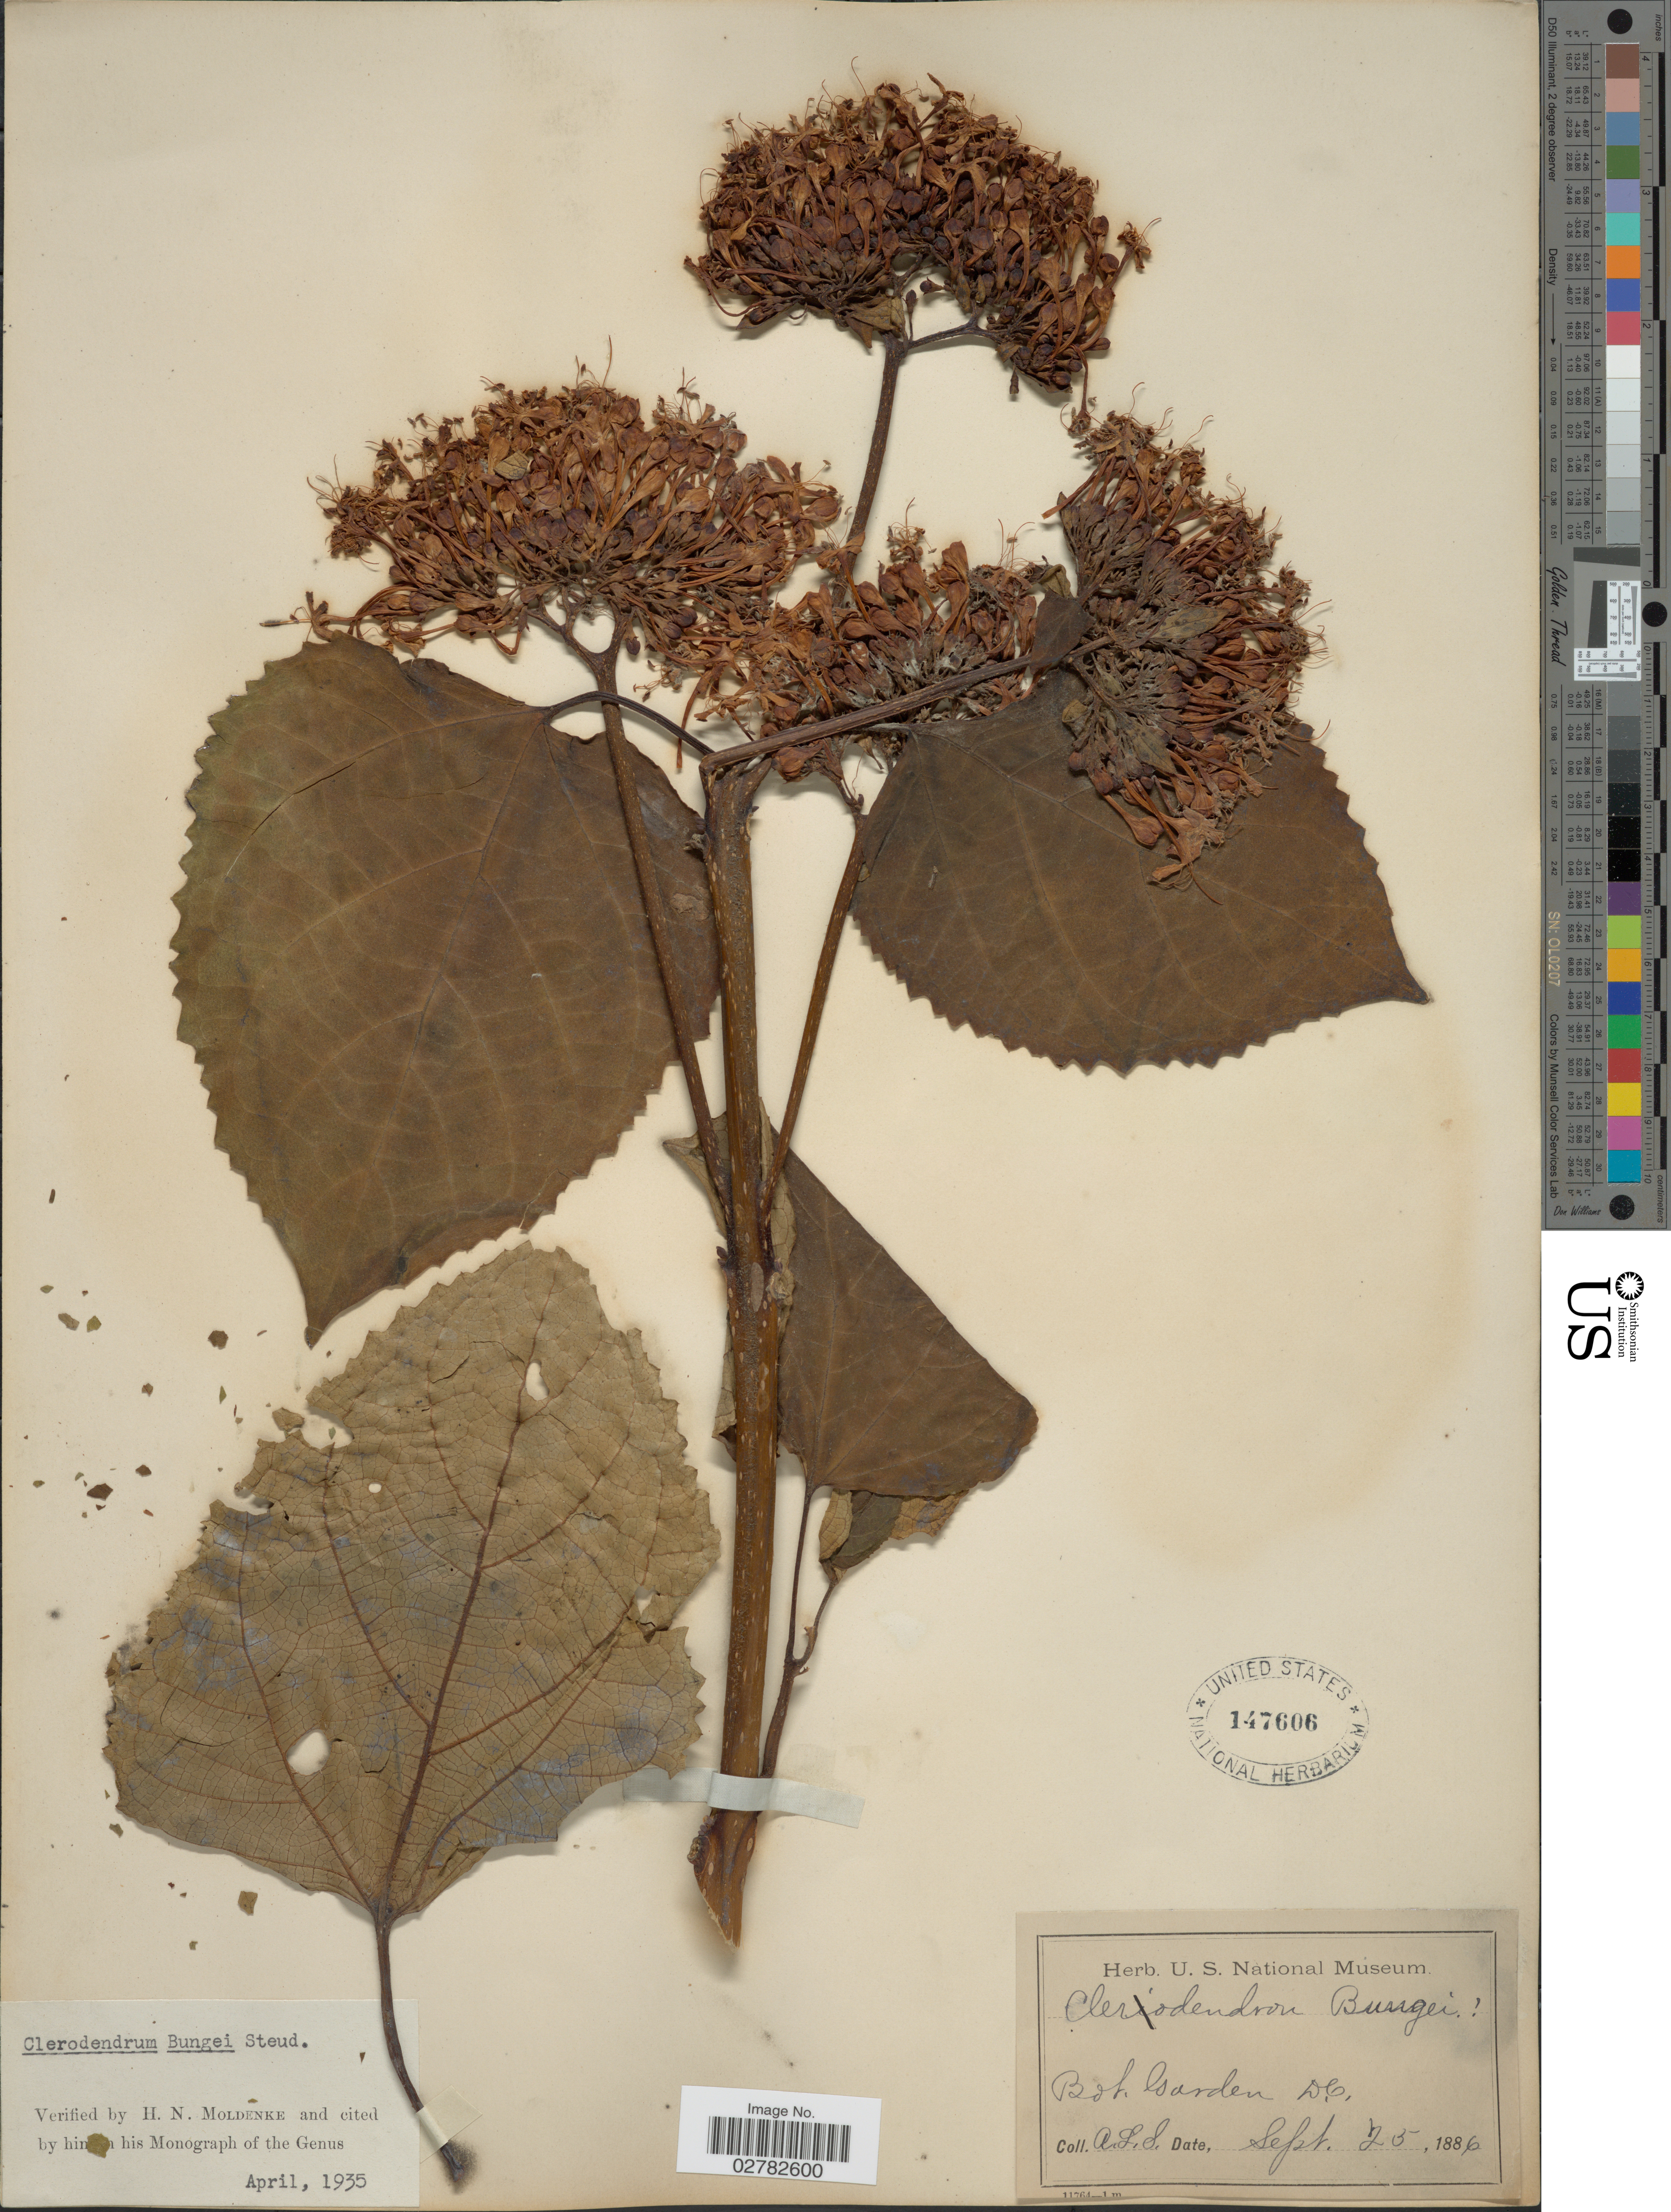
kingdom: Plantae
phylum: Tracheophyta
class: Magnoliopsida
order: Lamiales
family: Lamiaceae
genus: Clerodendrum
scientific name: Clerodendrum bungei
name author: Steud.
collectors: A. L. S.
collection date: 1886-09-25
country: United States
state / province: District of Columbia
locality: Bot. Garden D.C.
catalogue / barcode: US 147606